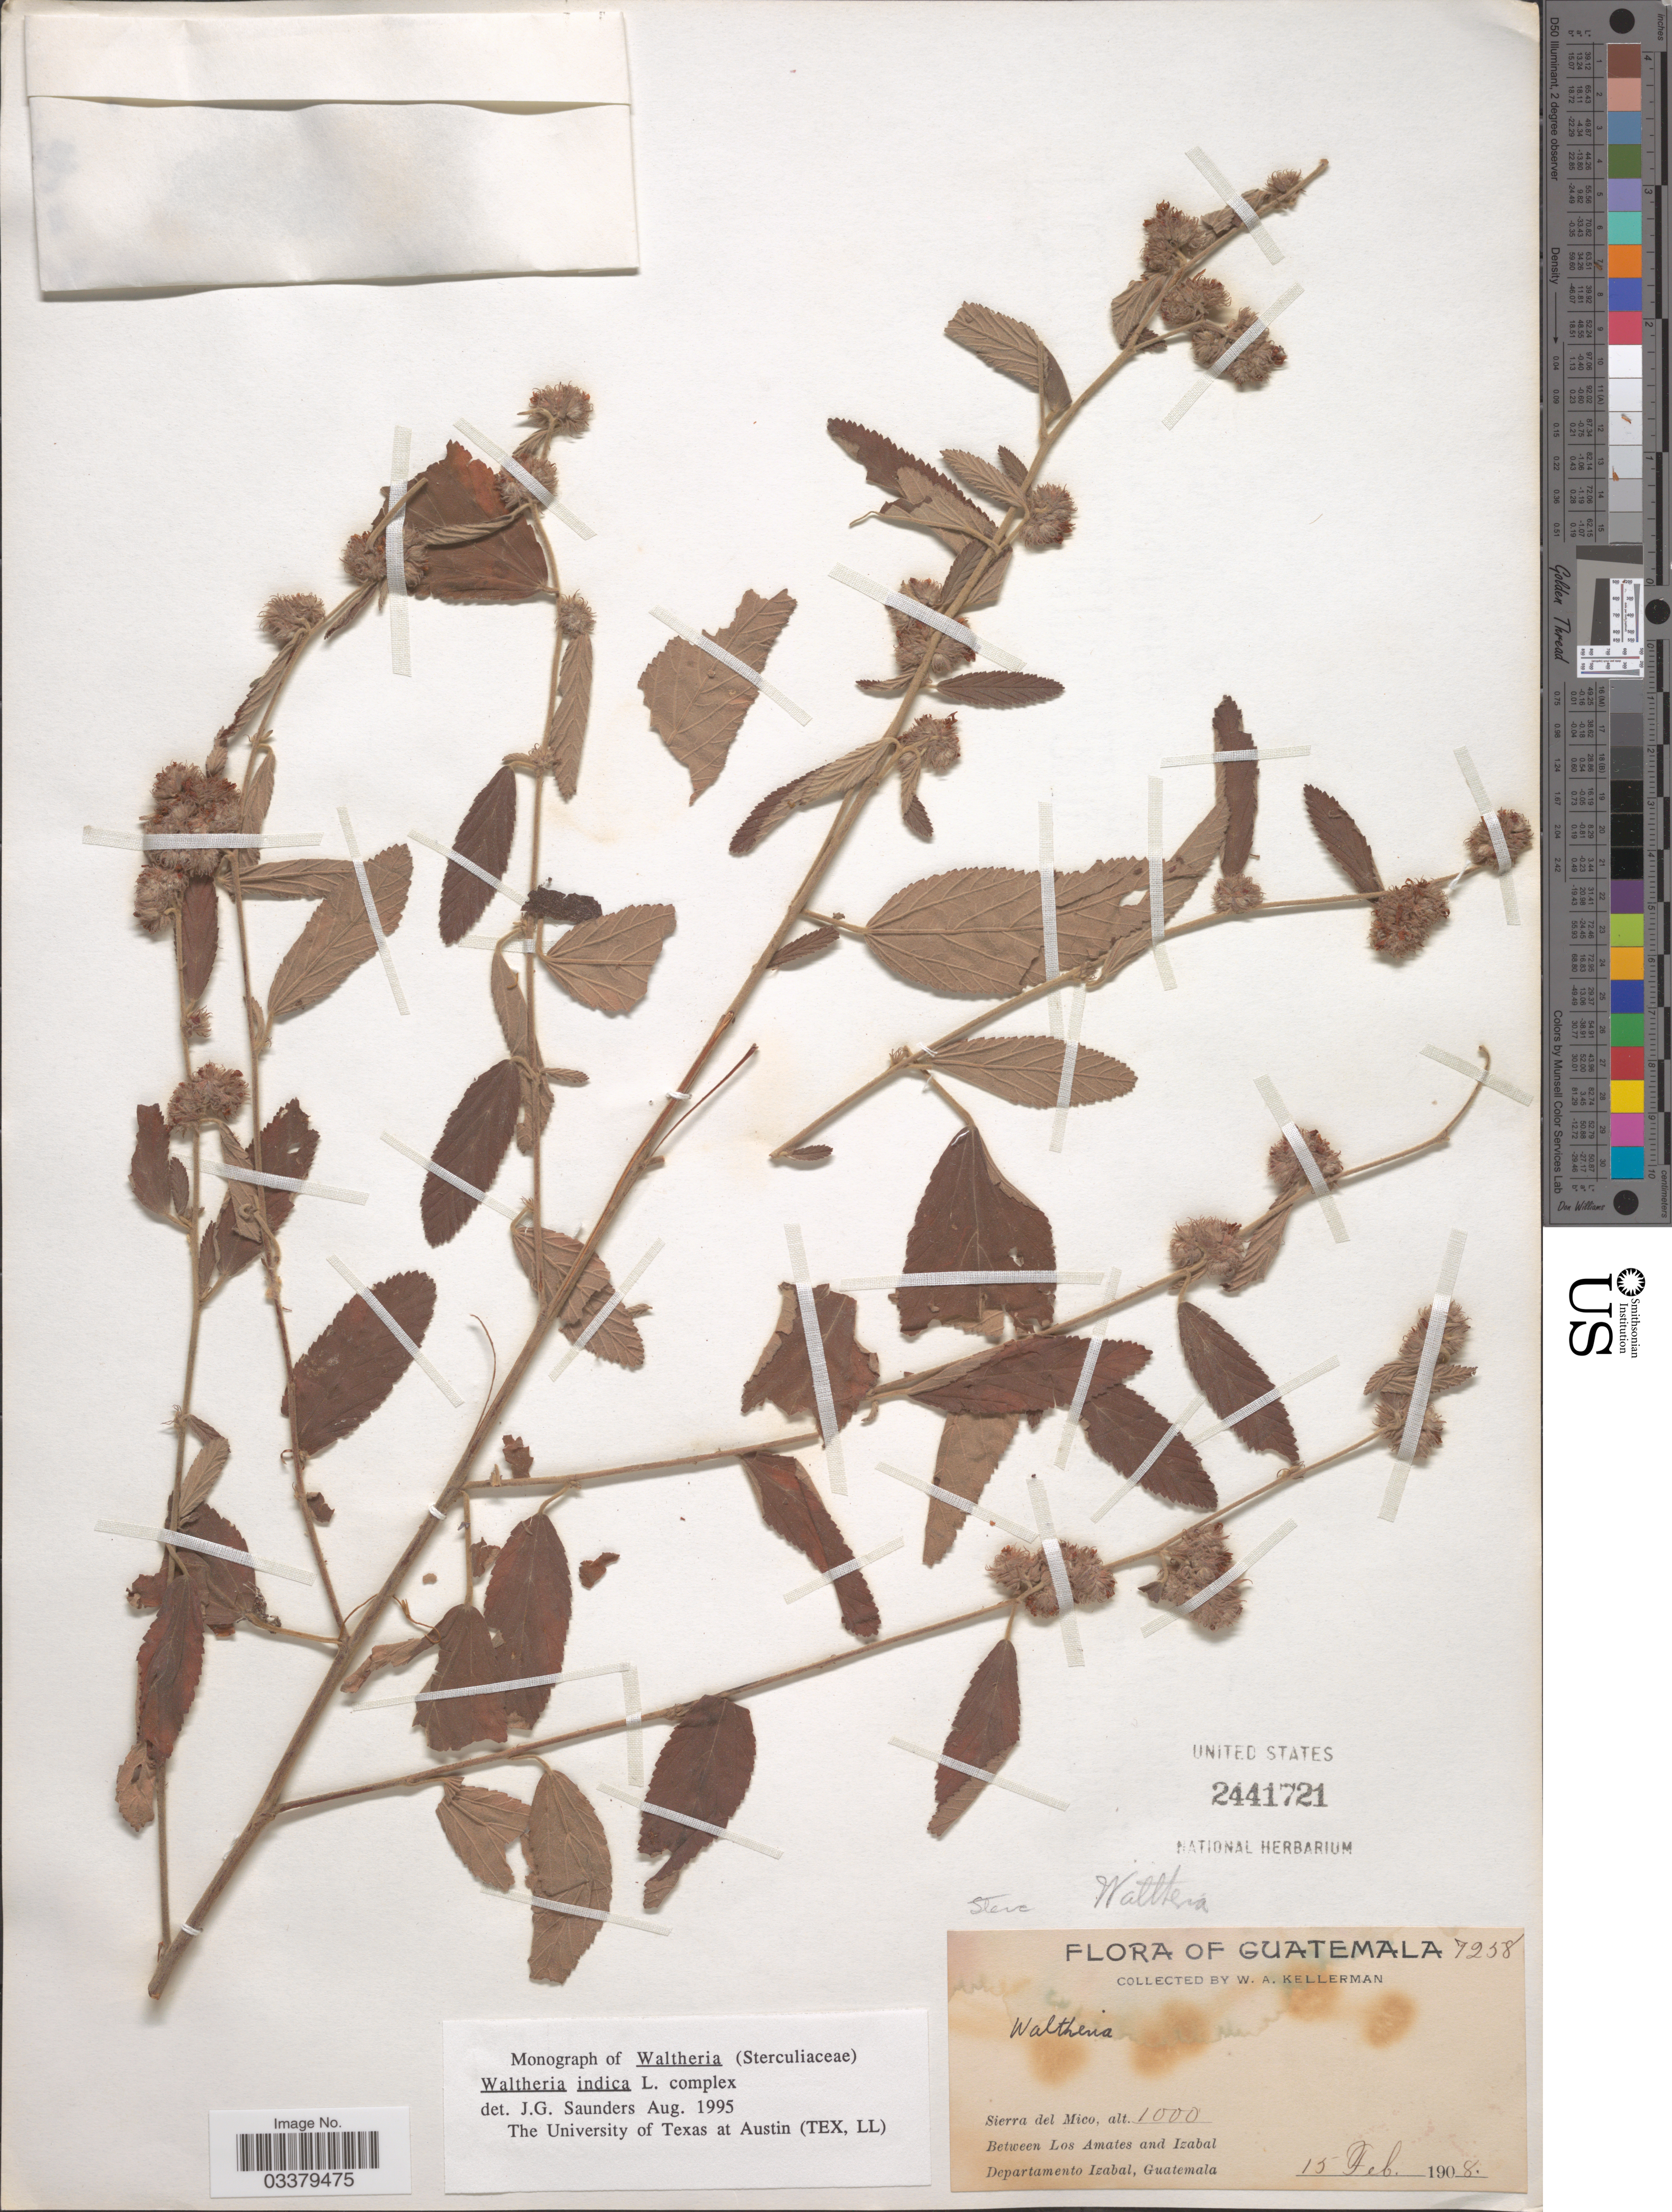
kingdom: Plantae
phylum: Tracheophyta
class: Magnoliopsida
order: Malvales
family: Malvaceae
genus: Waltheria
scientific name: Waltheria indica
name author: L.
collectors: W. Kellerman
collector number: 7258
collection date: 1908-02-15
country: Guatemala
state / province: Izabal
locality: Sierra del Mico. Between Los Amates and Izabal. Departamento Izabal.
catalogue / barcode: US 2441721